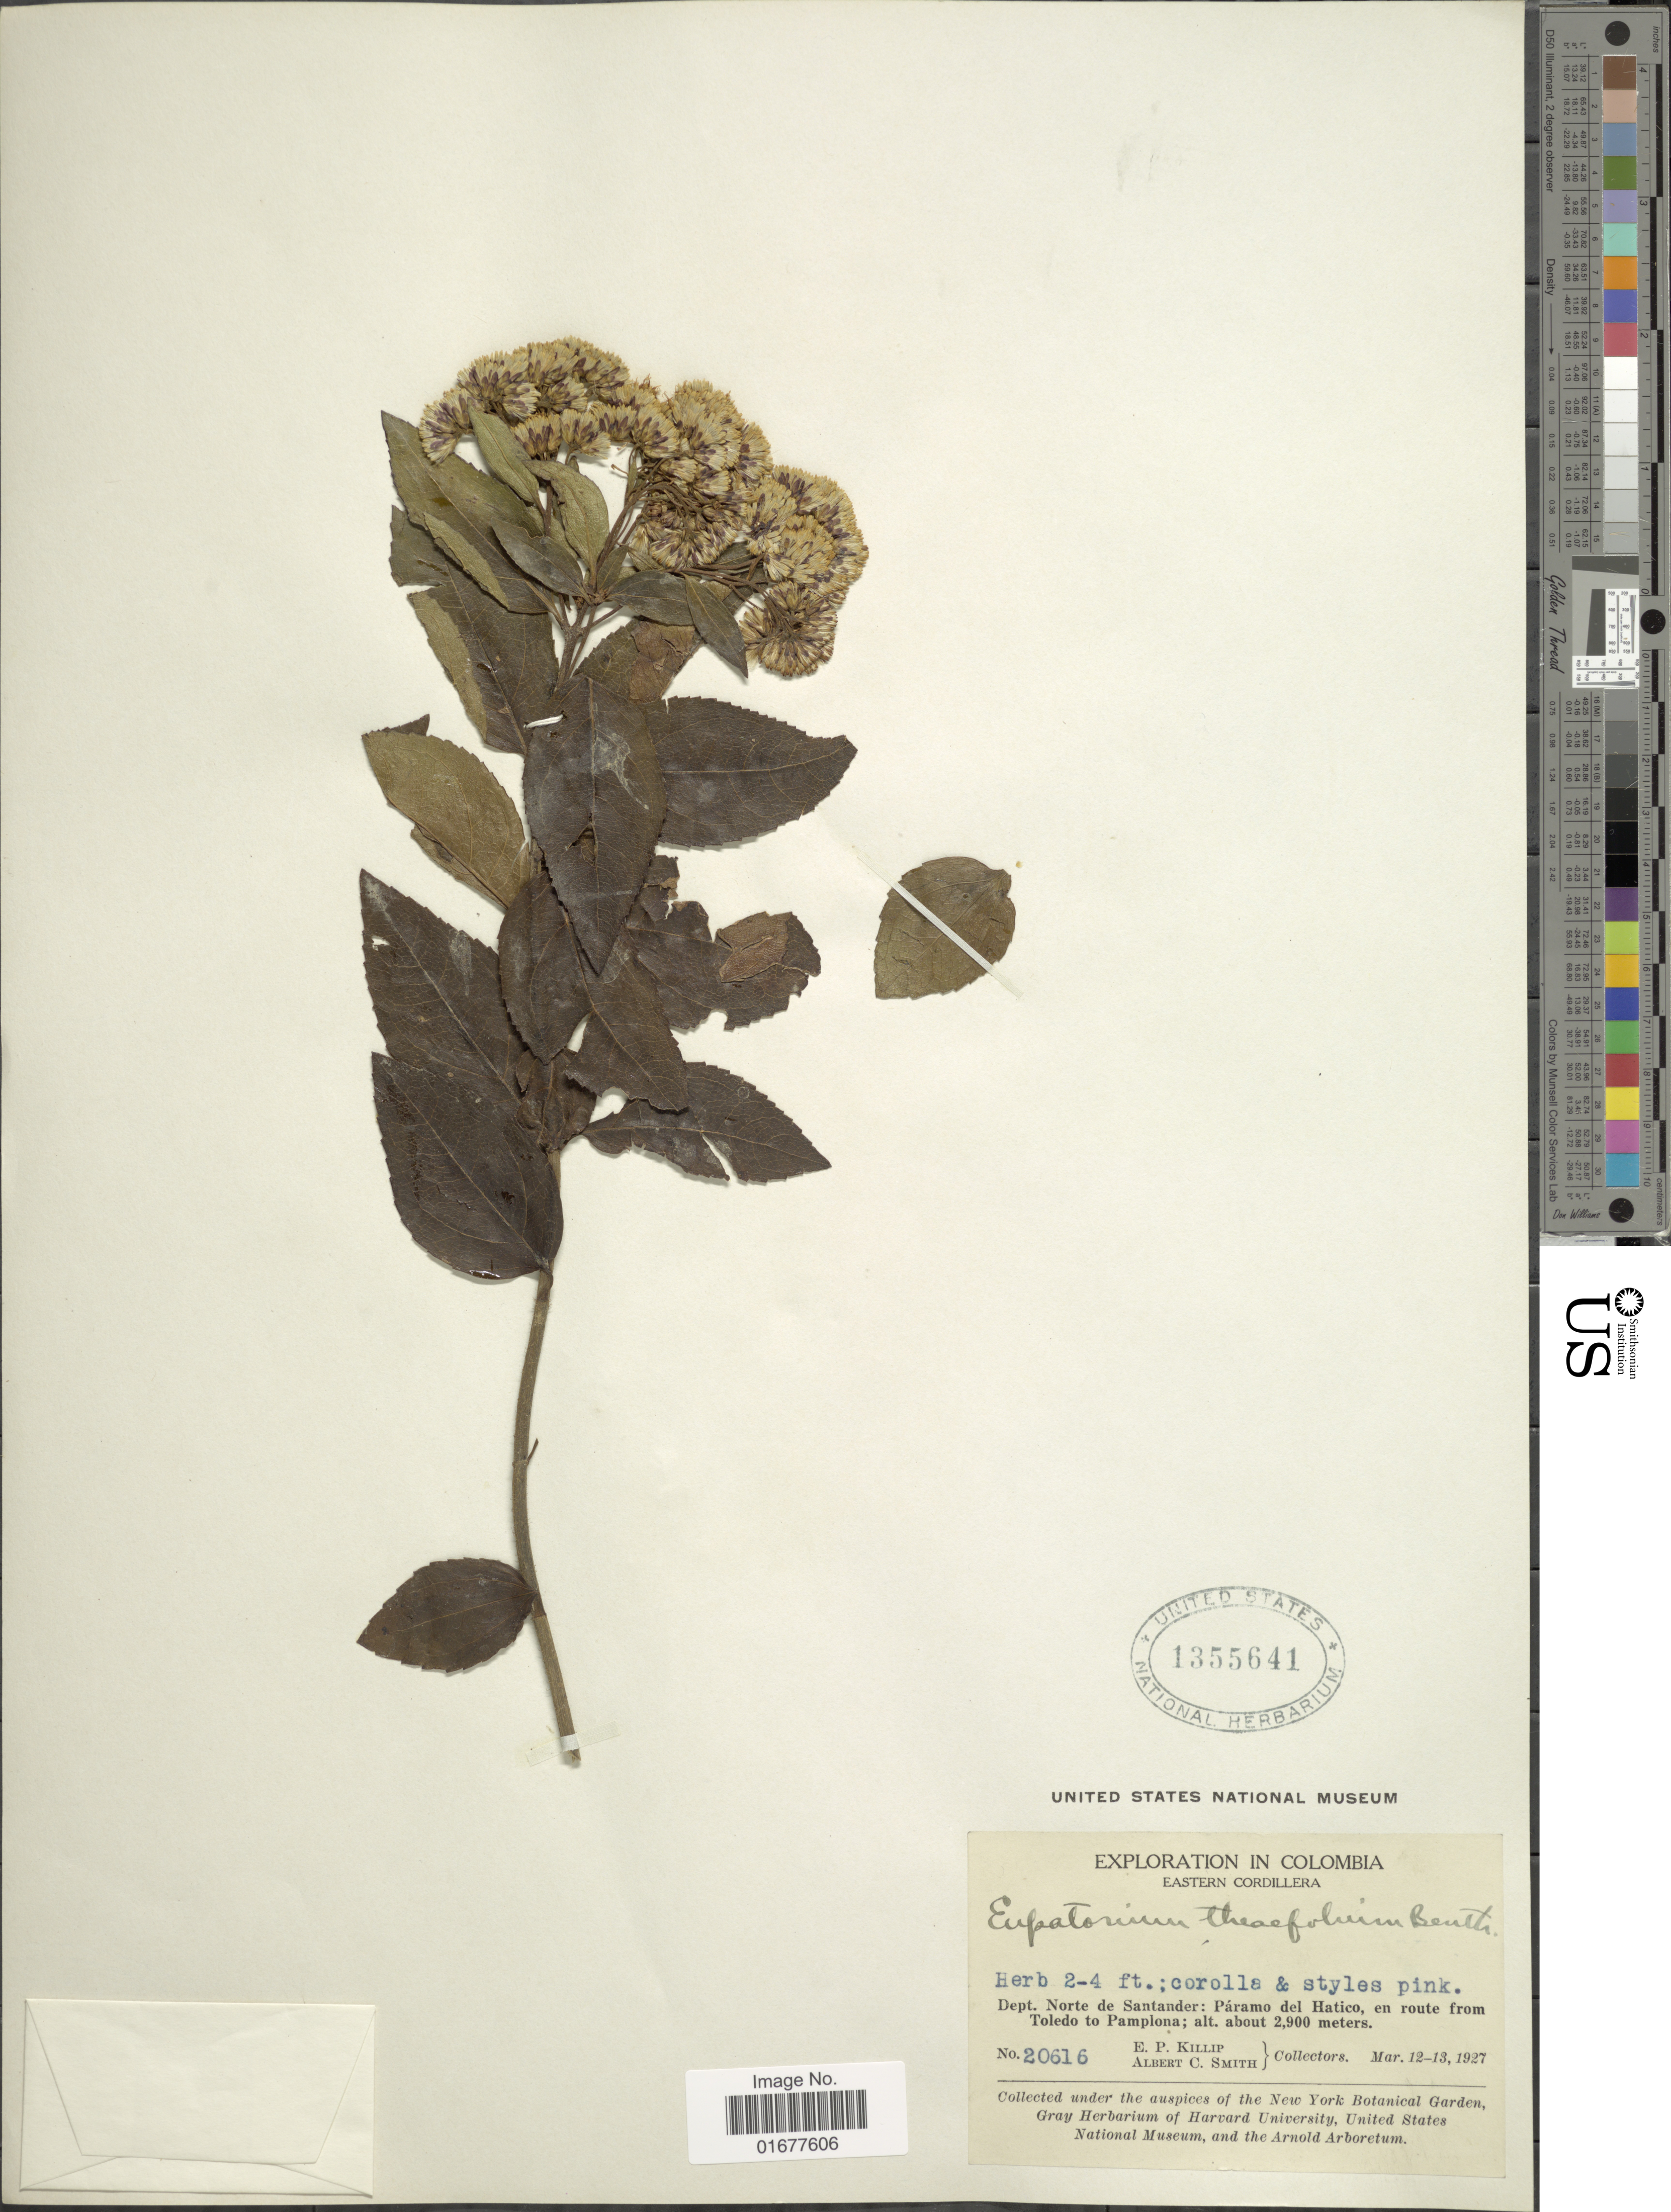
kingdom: Plantae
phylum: Tracheophyta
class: Magnoliopsida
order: Asterales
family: Asteraceae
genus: Ageratina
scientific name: Ageratina theaefolia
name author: (Benth.) R.M. King & H. Rob.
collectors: E. P. Killip & A. C. Smith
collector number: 20616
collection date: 1927-03-12/1927-03-13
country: Colombia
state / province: Norte de Santander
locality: Eastern Cordillera, Paramo del Hatico, en route from Toledo to Pamplona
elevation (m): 2900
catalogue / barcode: US 1355641